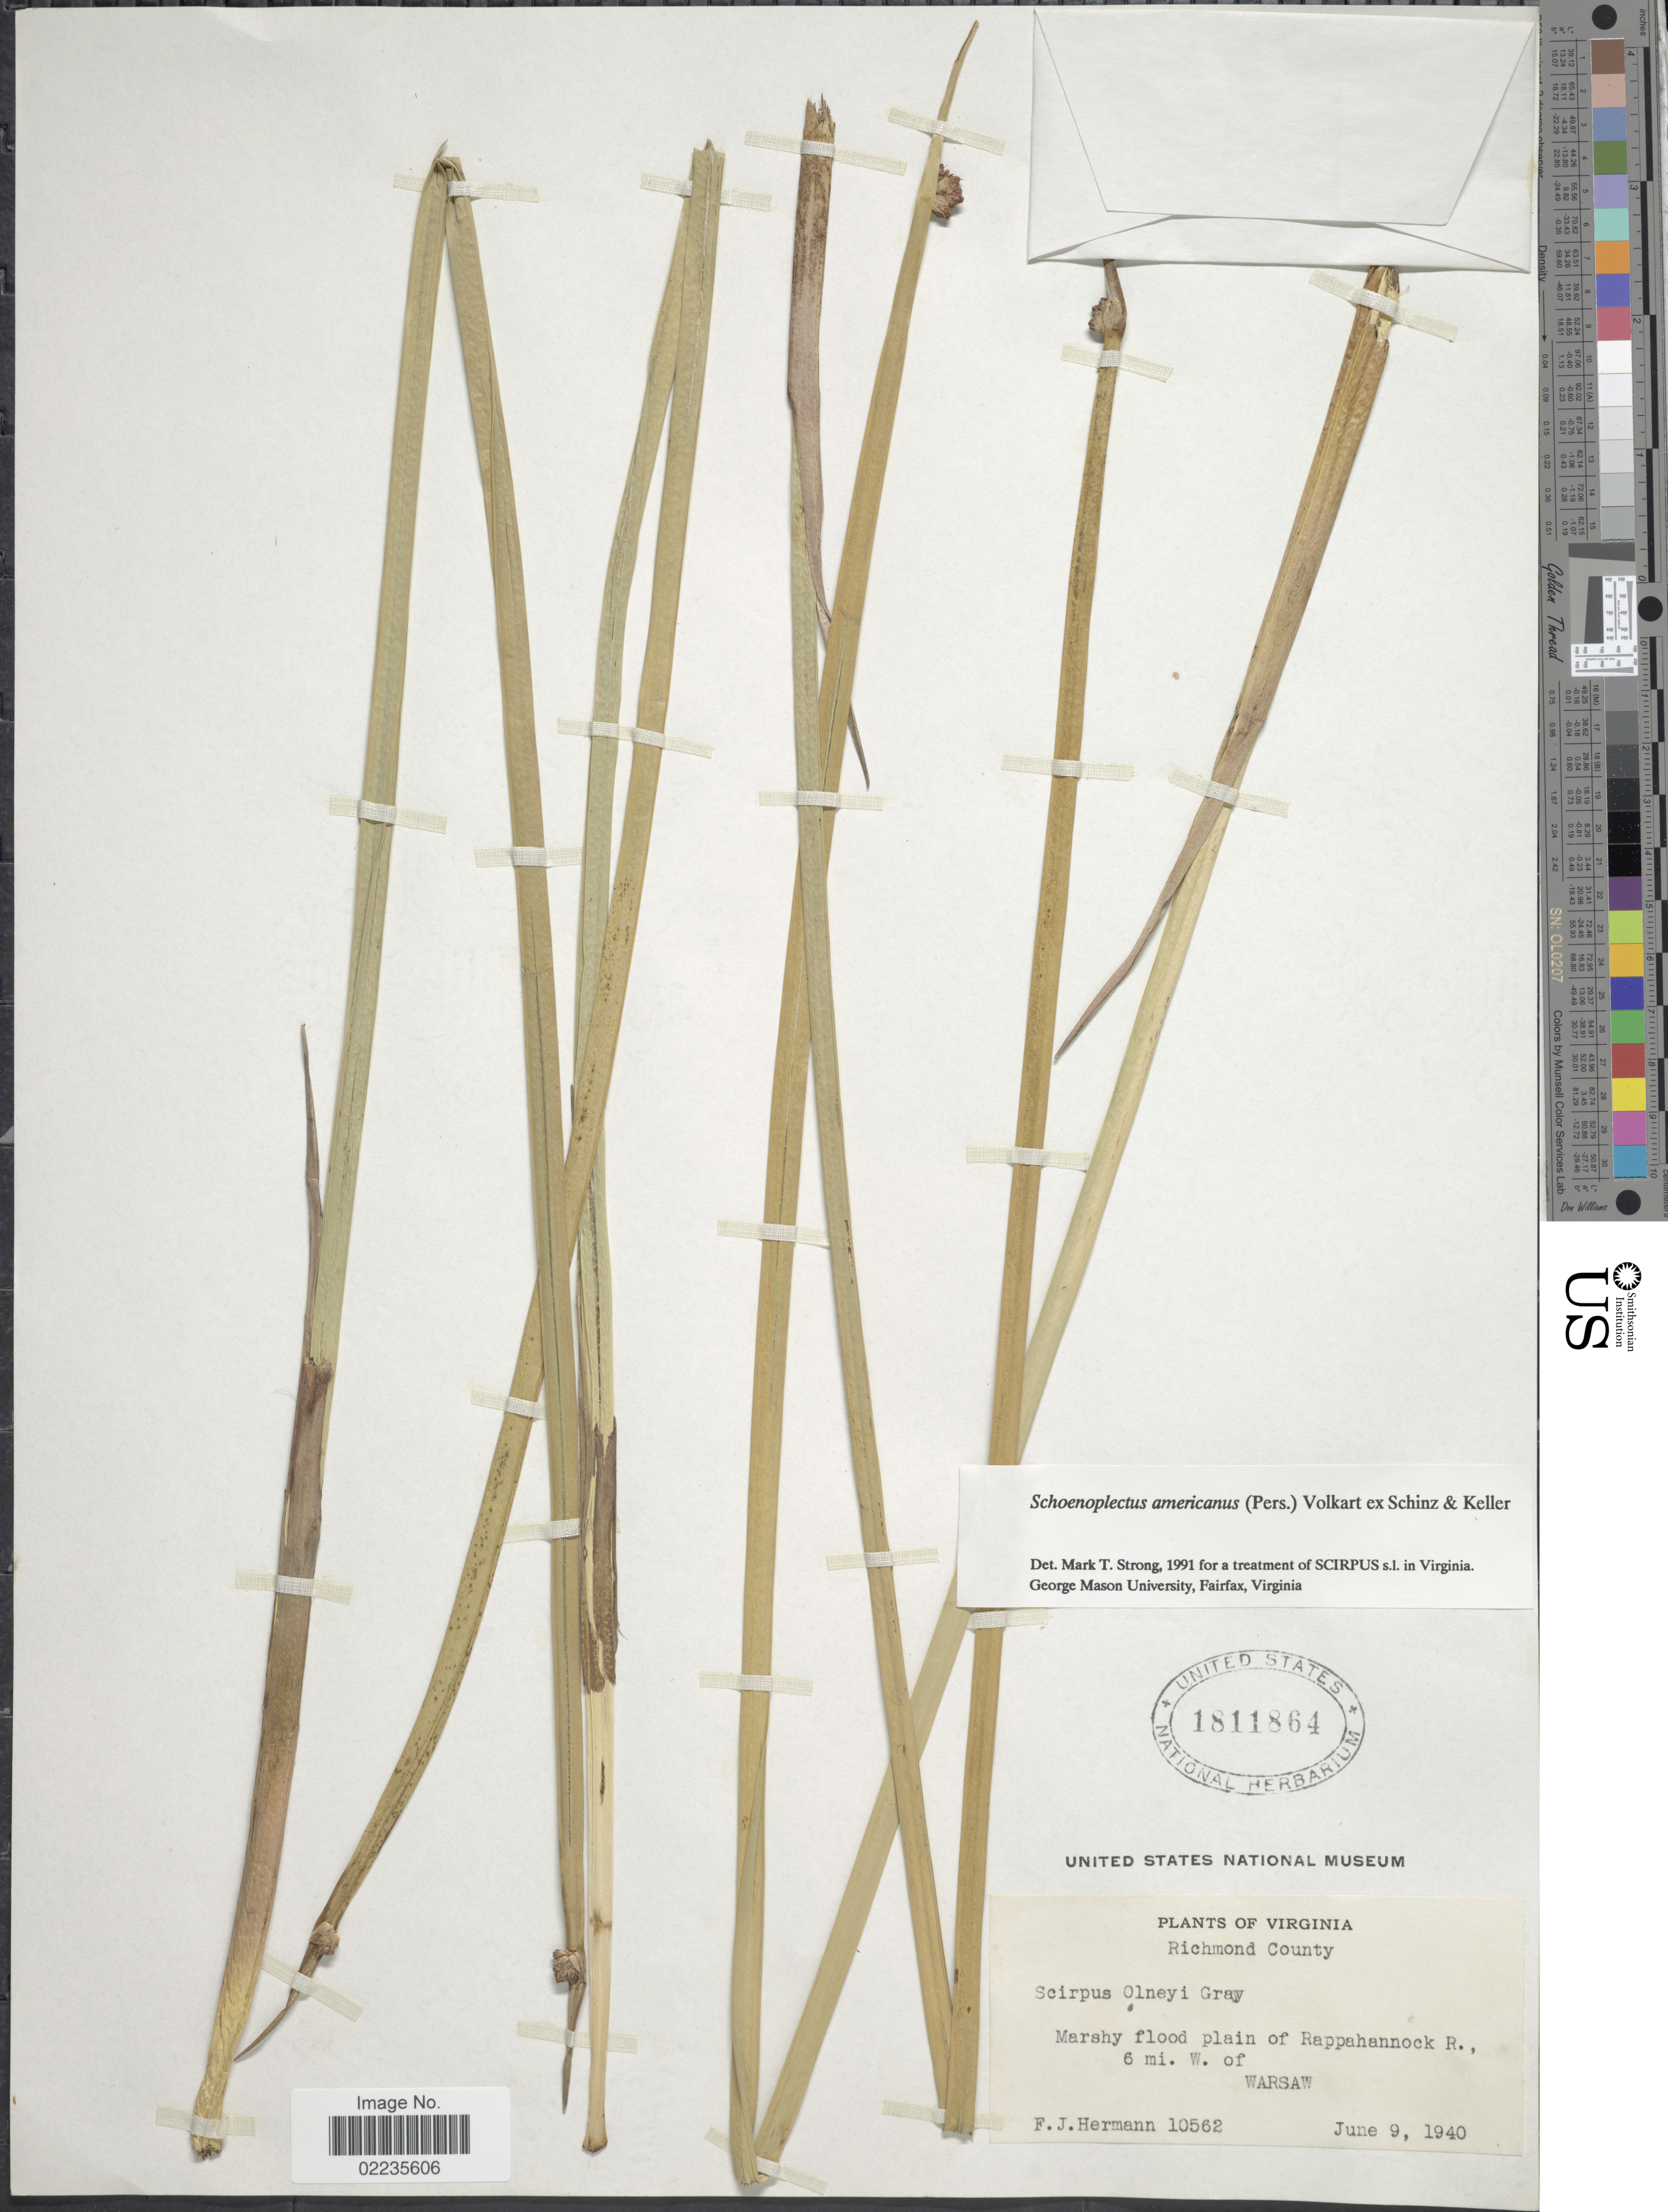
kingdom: Plantae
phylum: Tracheophyta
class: Liliopsida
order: Poales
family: Cyperaceae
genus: Schoenoplectus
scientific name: Schoenoplectus americanus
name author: (Pers.) Volkart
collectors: F. J. Hermann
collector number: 10562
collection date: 1940-06-09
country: United States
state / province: Virginia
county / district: Richmond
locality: Marshy flood plain of Rappahannock R., 6 mi. W. of Warsaw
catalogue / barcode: US 1811864